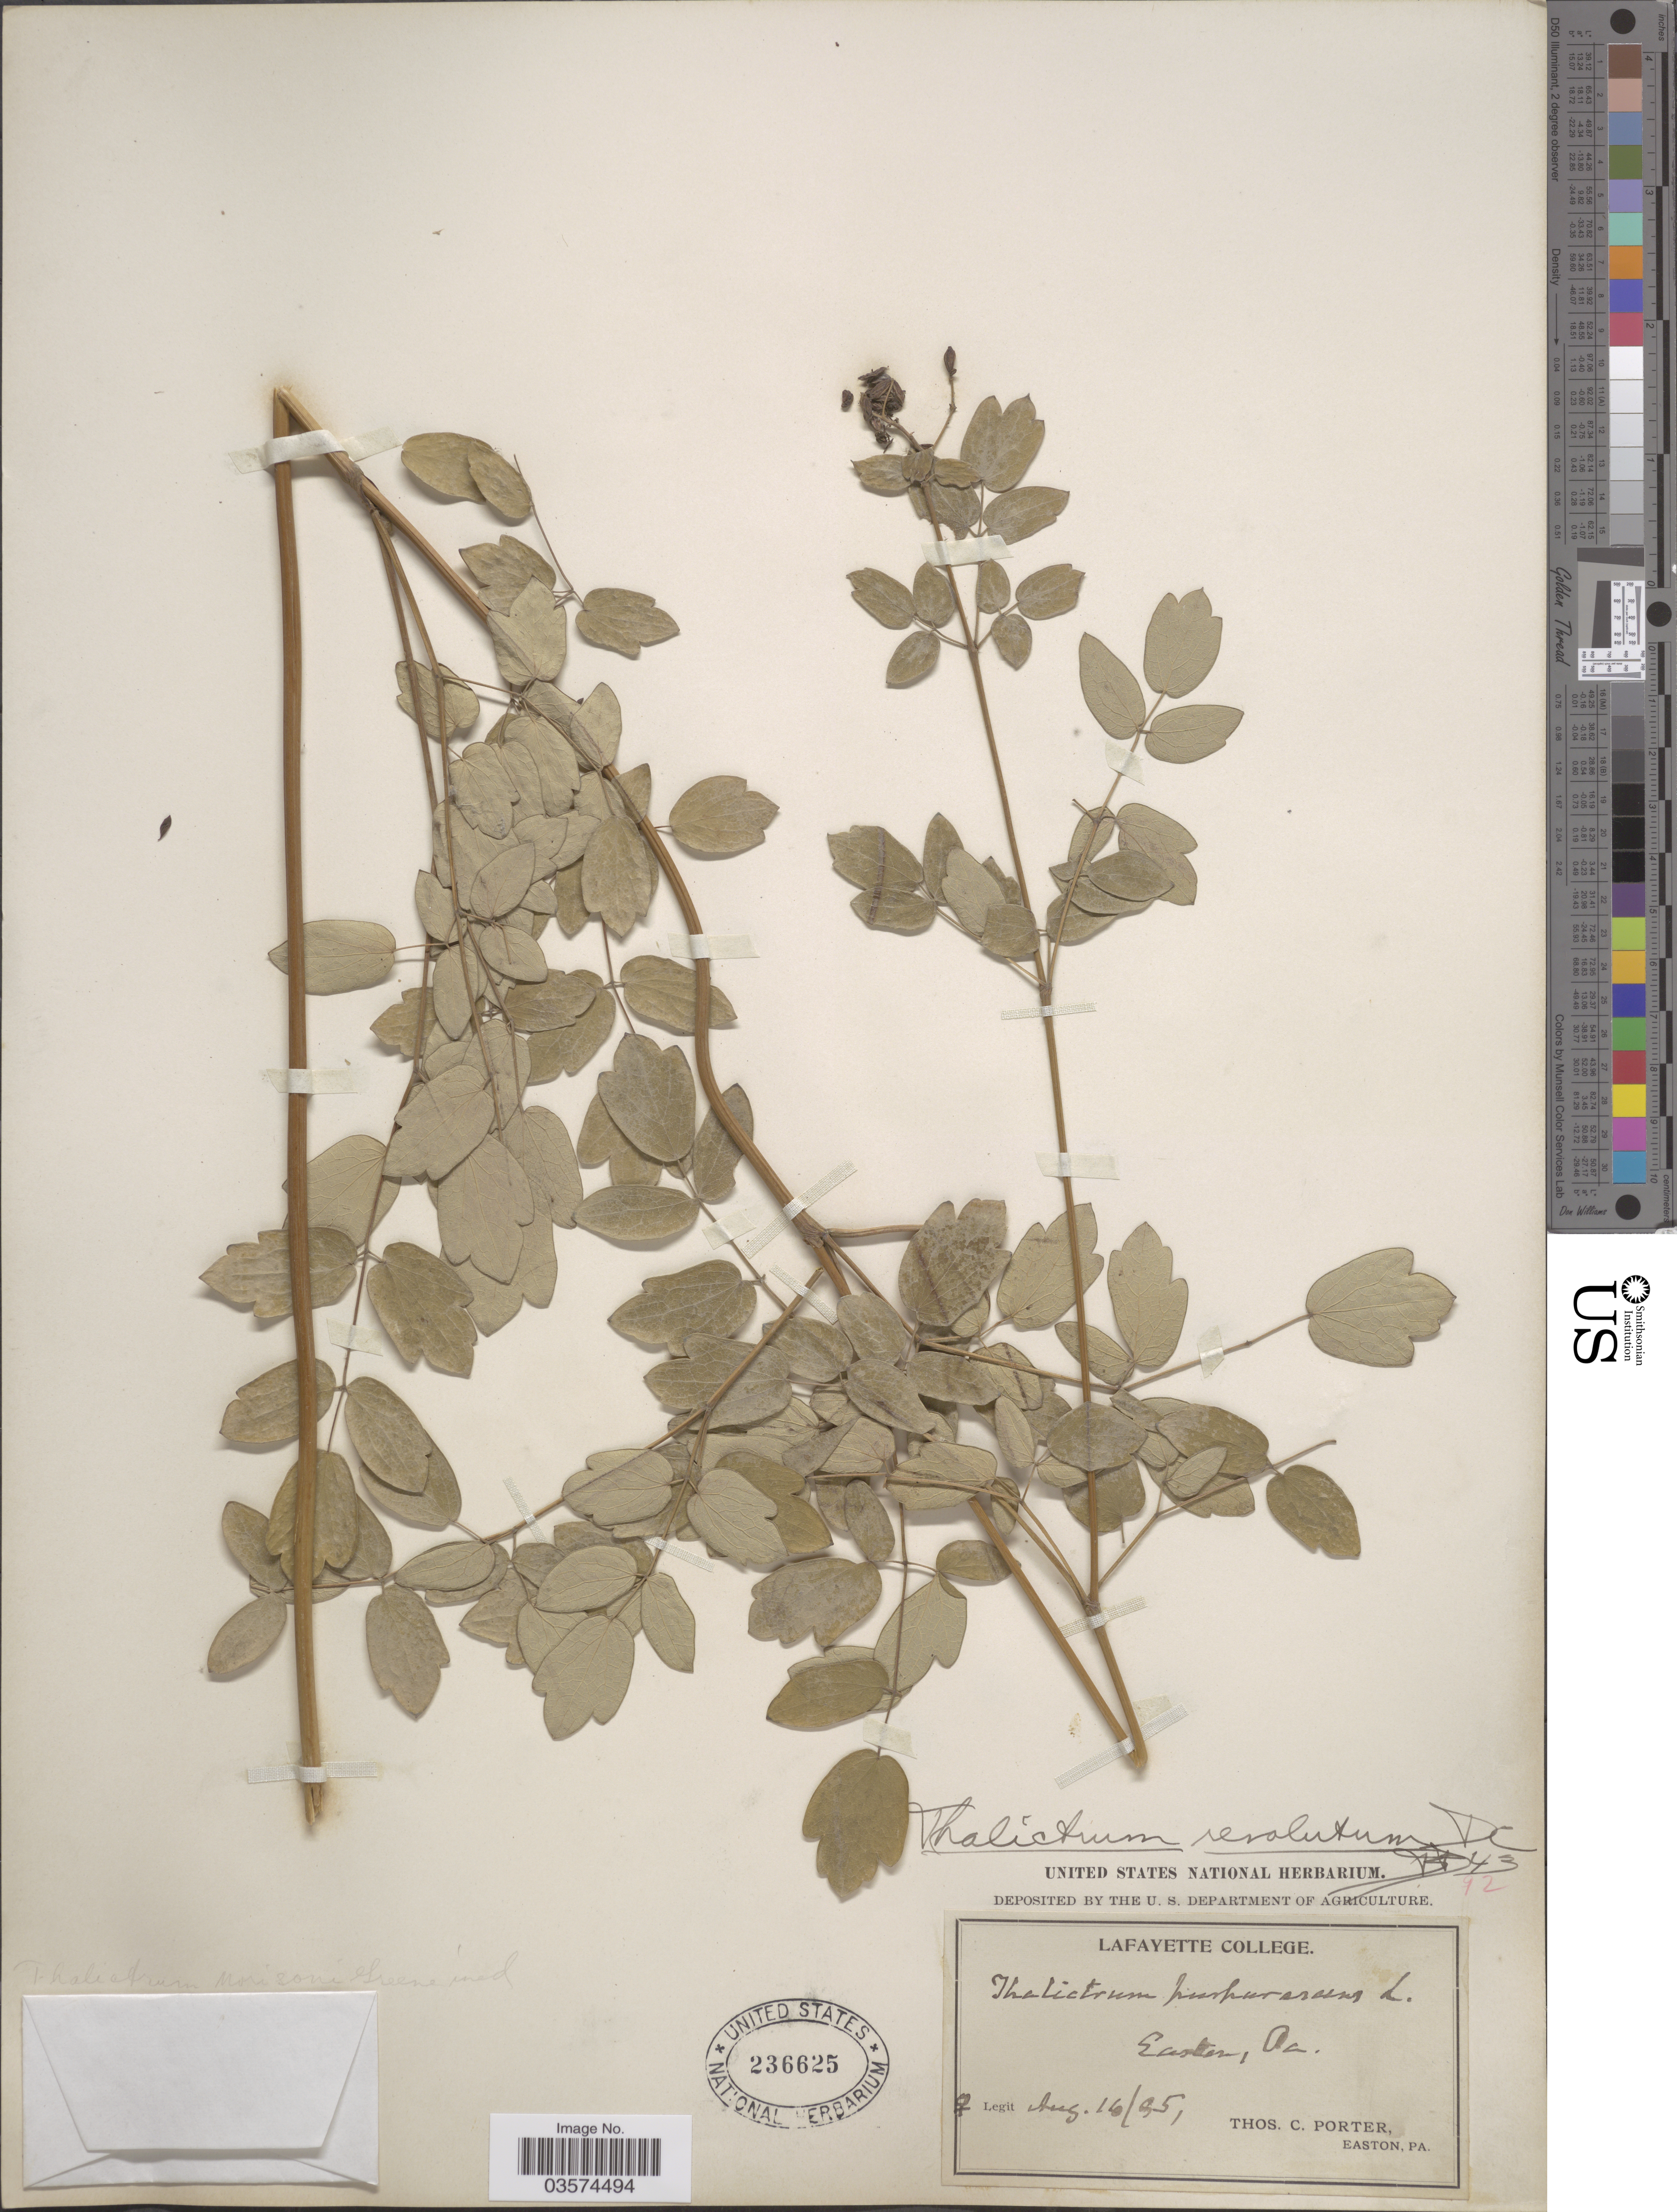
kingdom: Plantae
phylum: Tracheophyta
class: Magnoliopsida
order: Ranunculales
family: Ranunculaceae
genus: Thalictrum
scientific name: Thalictrum amphibolum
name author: Greene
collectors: T. Porter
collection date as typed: Transcribed d/m/y: 16/8/95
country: United States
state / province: Pennsylvania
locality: Easton.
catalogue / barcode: US 236625